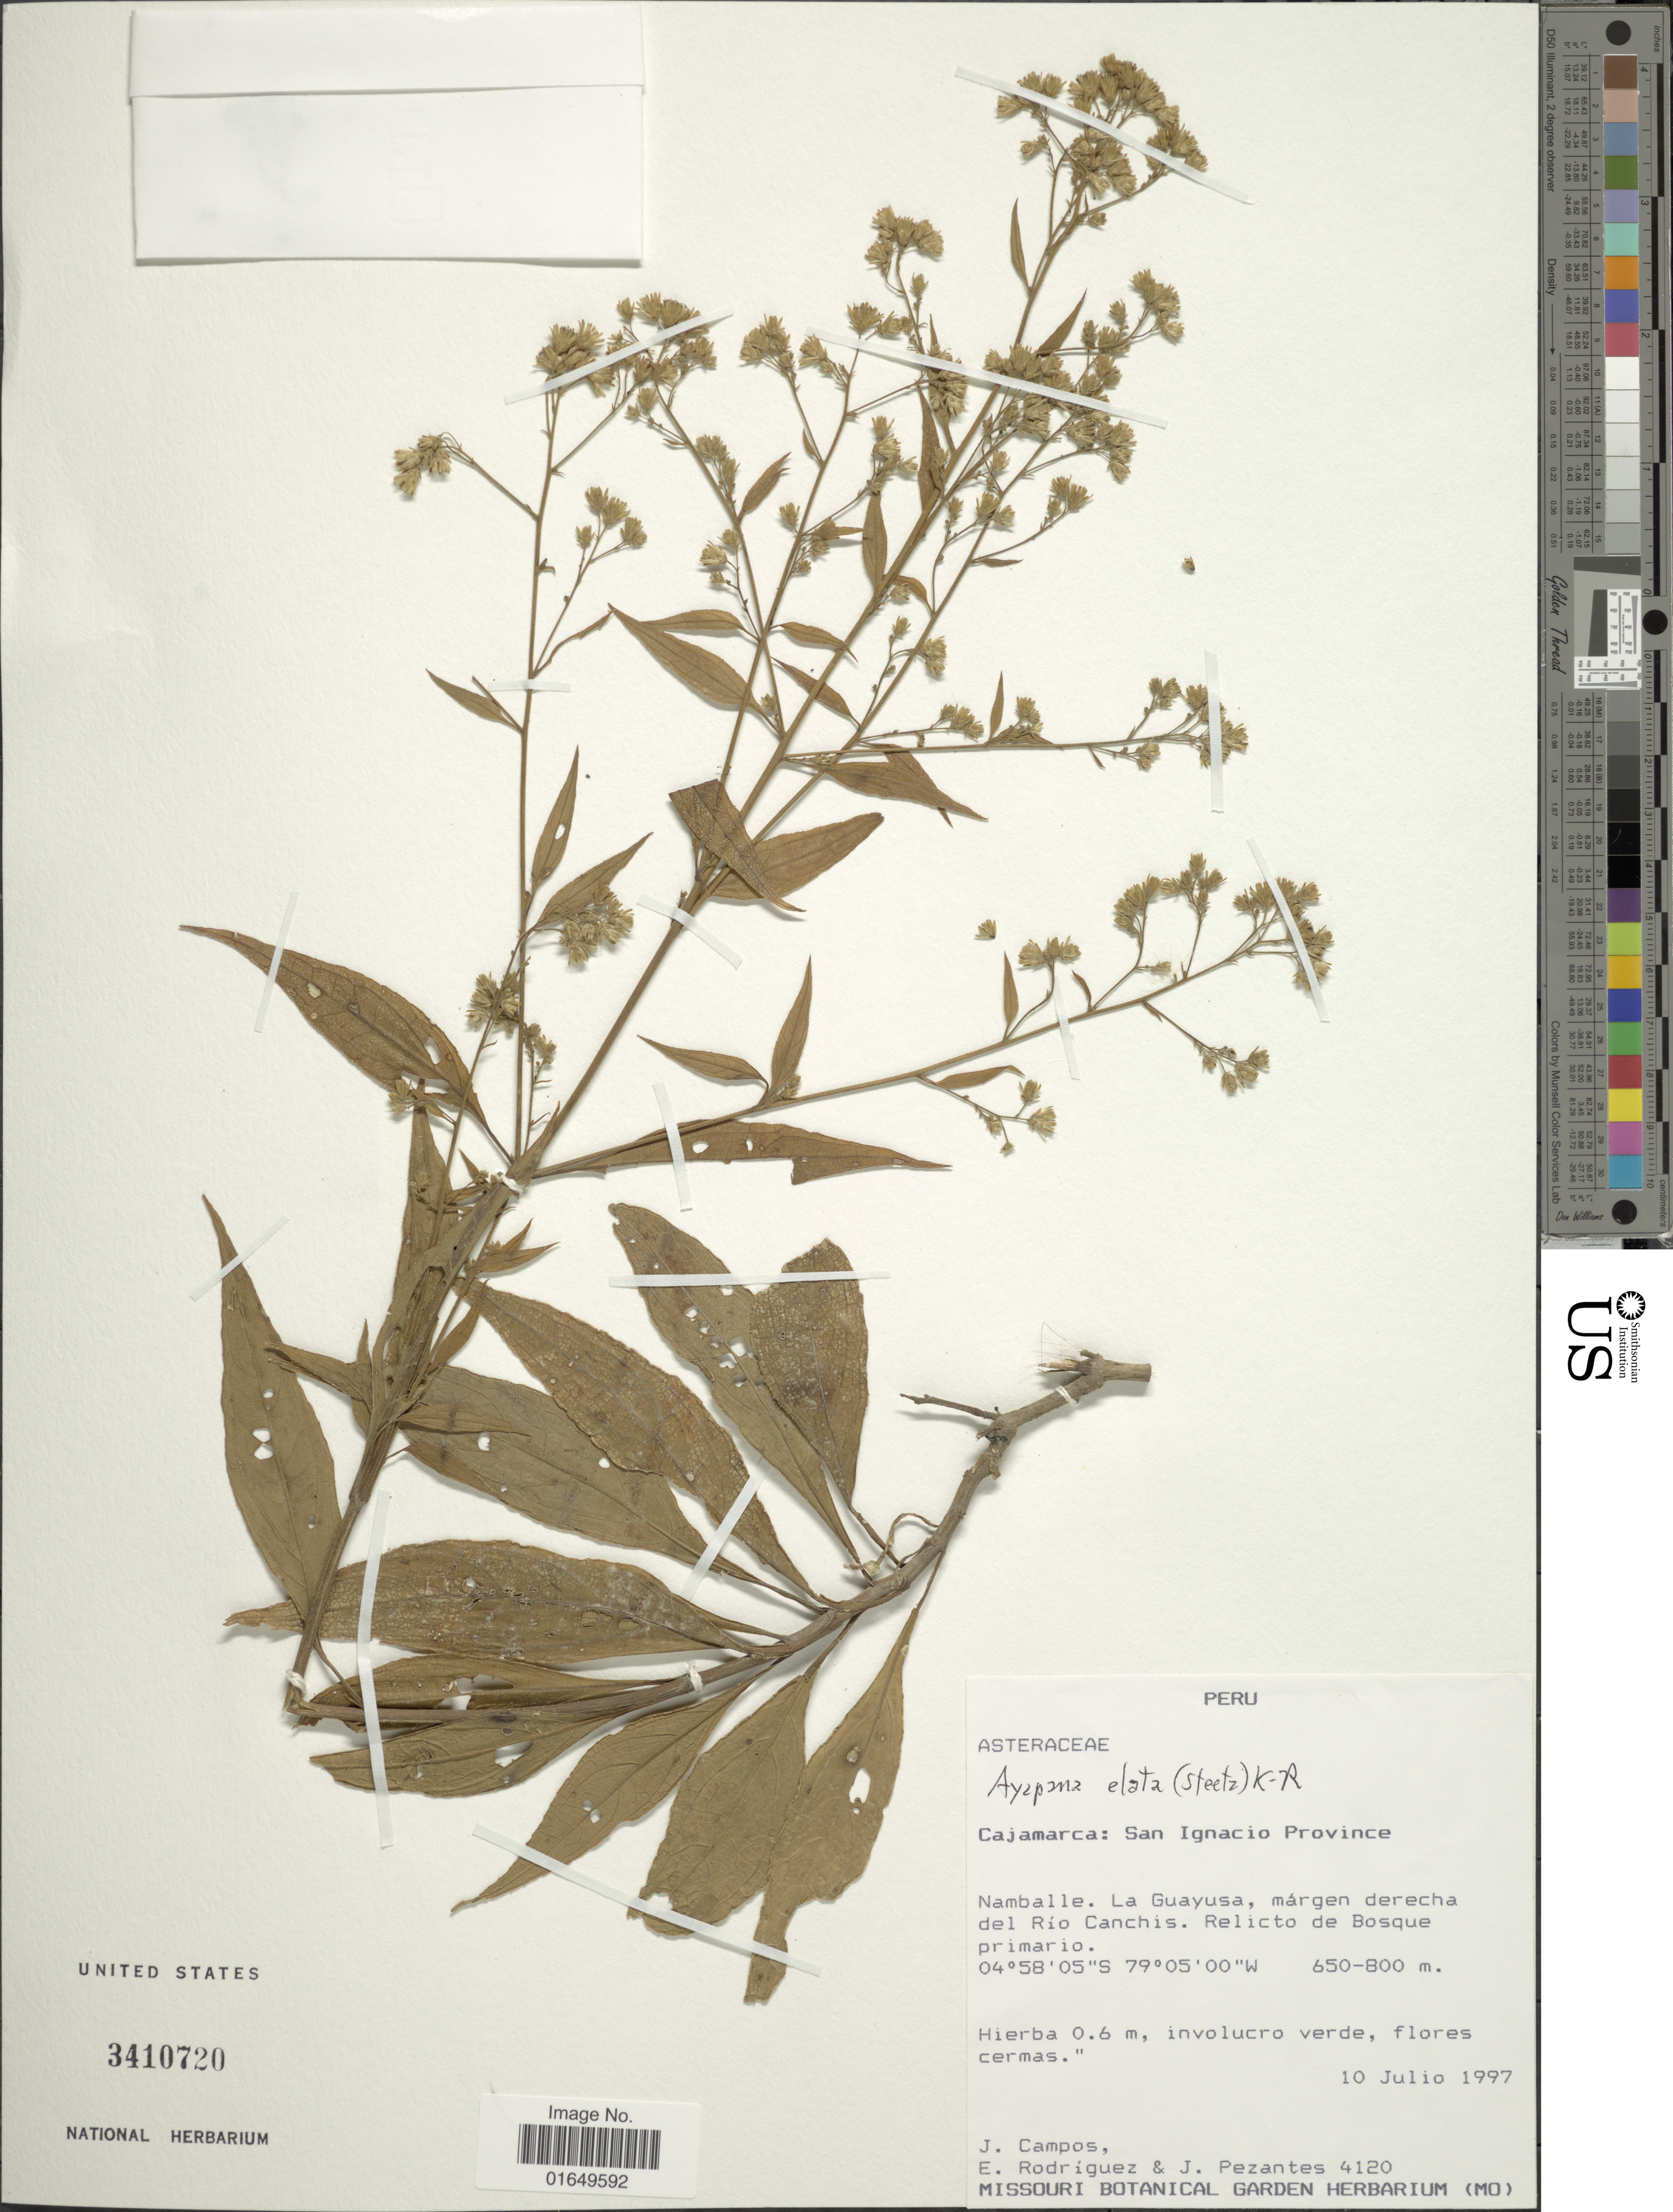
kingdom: Plantae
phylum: Tracheophyta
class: Magnoliopsida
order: Asterales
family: Asteraceae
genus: Ayapana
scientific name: Ayapana elata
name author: (Steetz) R.M. King & H. Rob.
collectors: J. Campos, E. Rodriguez & J. Pezantes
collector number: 4120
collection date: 1997-07-10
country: Peru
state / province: Cajamarca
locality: San Ignacio Province. Namballe. La Guayasa, márgen derecha del Río Canchis. Relicto de Bosque primario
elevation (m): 650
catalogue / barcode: US 3410720